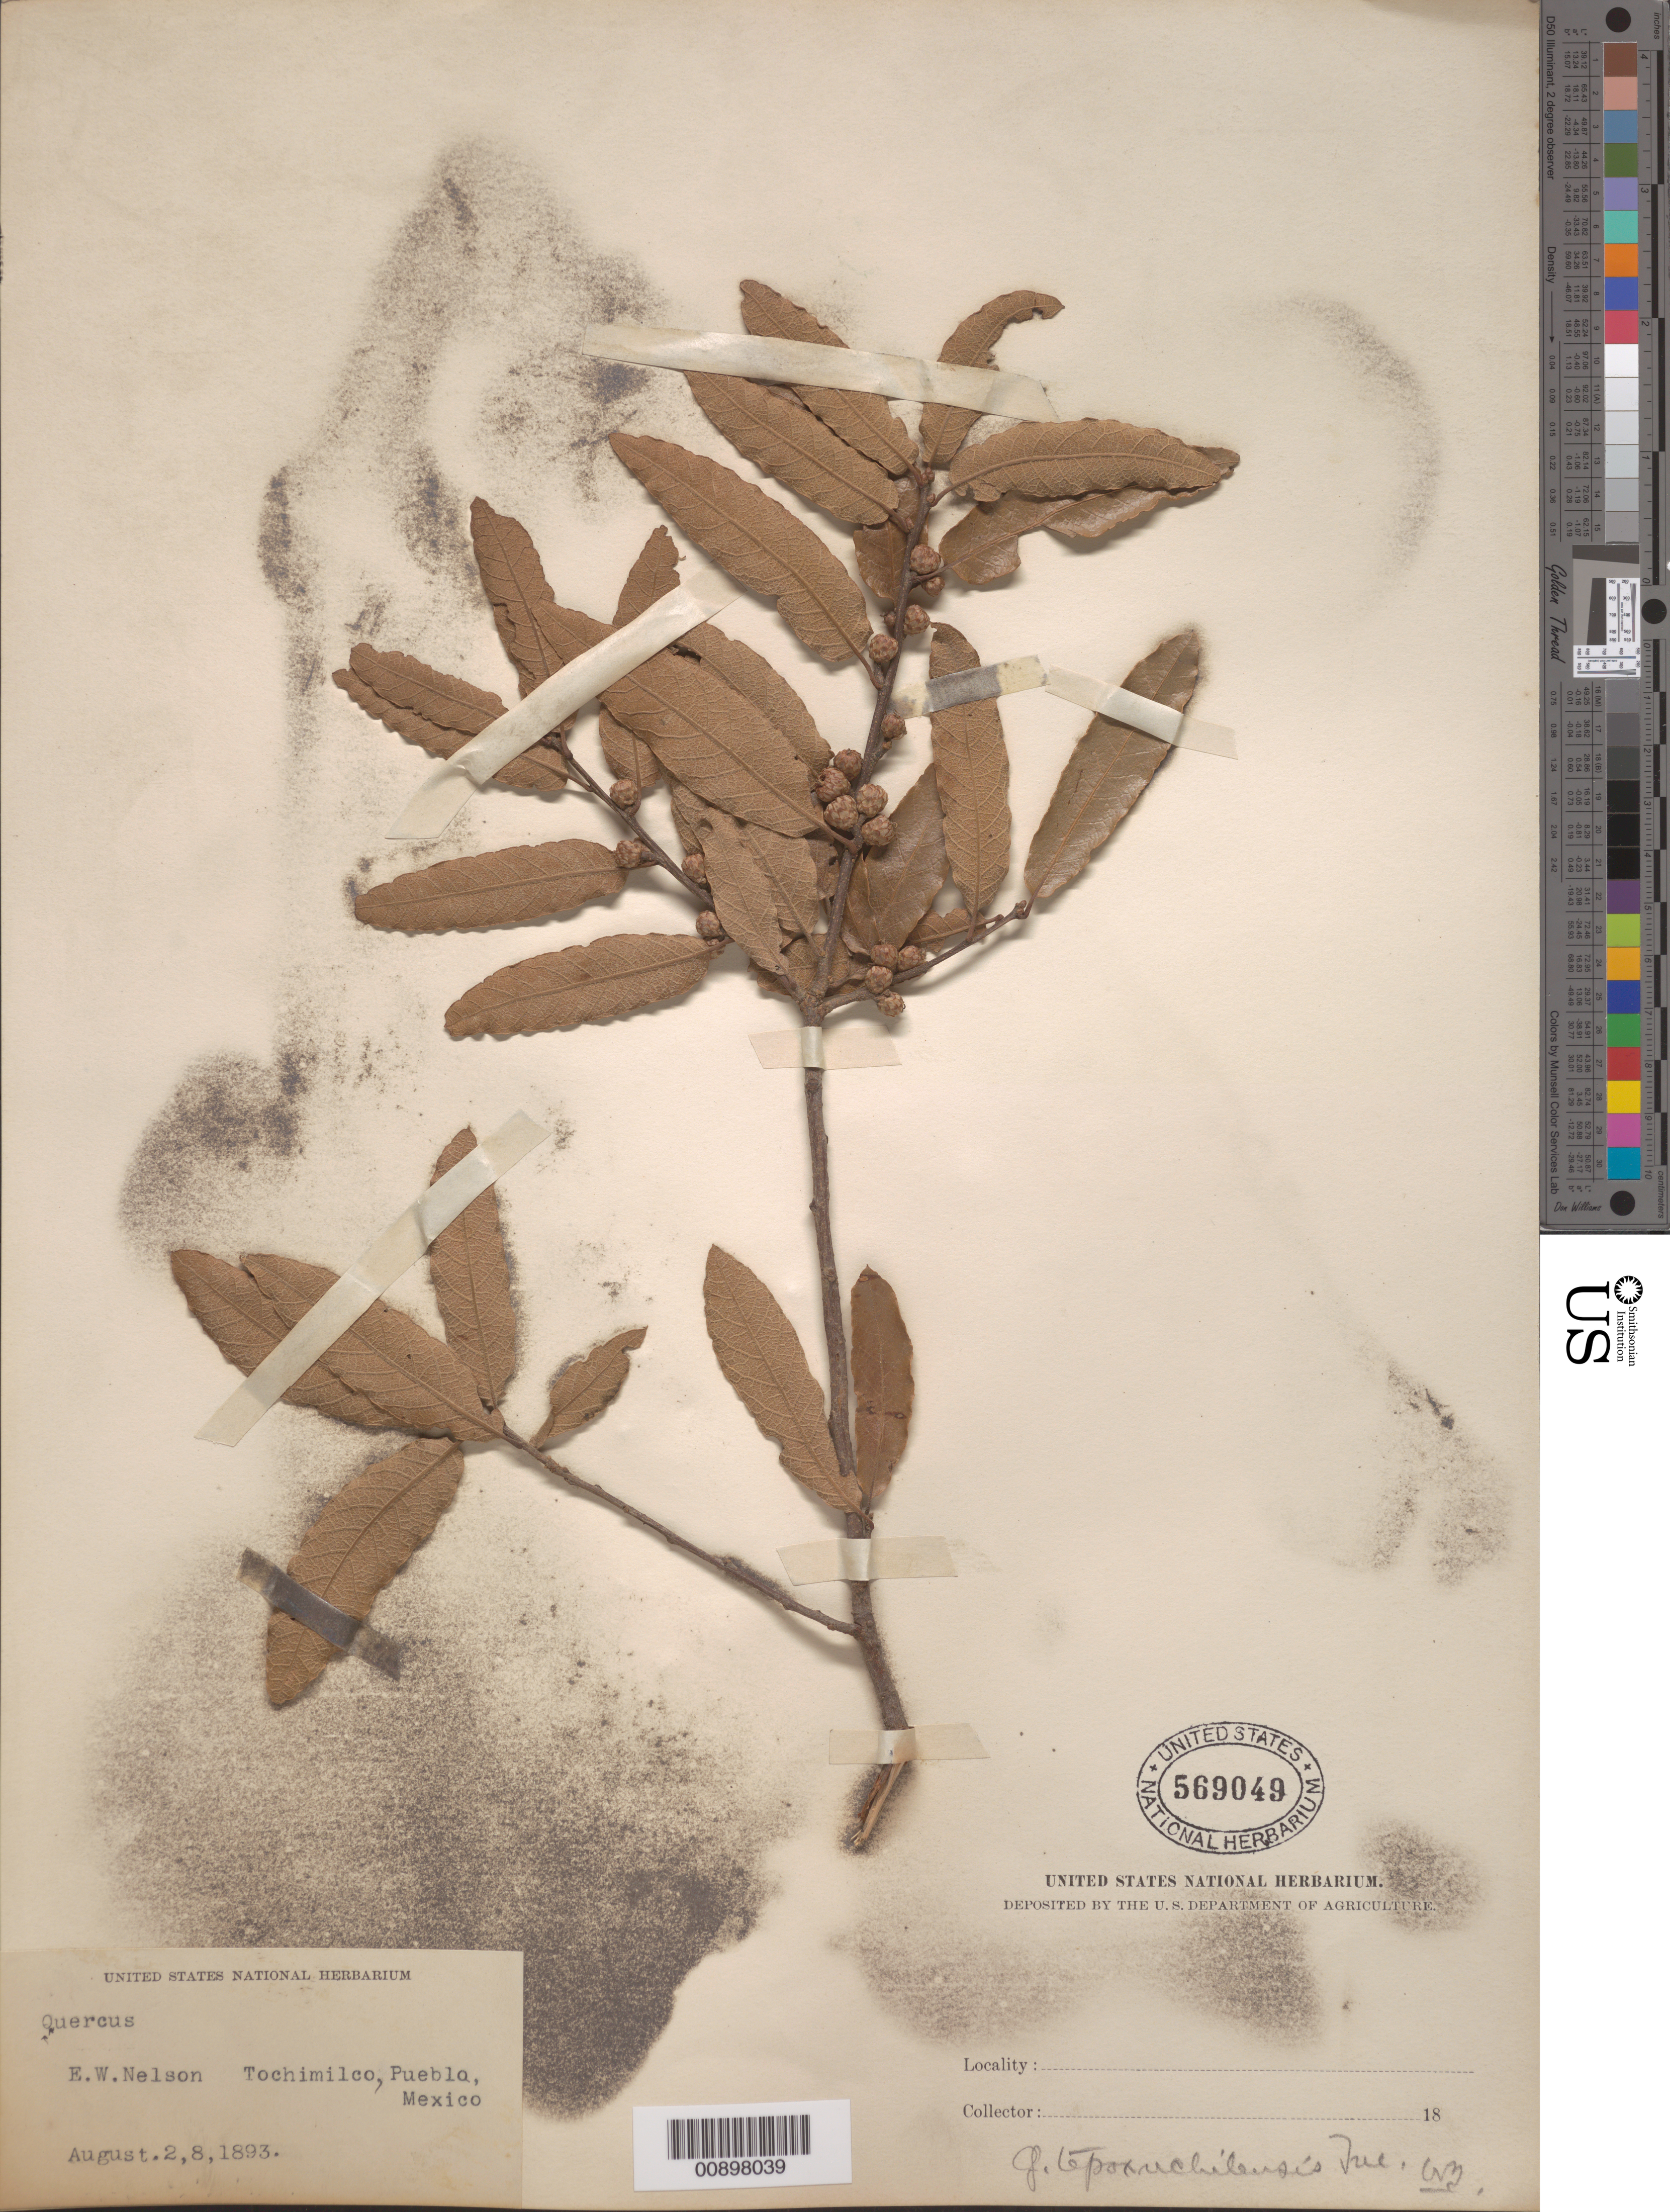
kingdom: Plantae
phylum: Tracheophyta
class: Magnoliopsida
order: Fagales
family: Fagaceae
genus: Quercus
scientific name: Quercus tepoxuchilensis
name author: Trel.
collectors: E. W. Nelson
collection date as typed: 02 Aug 1893 to 08 Aug 1893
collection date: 1893-08-02/1893-08-08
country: Mexico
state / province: Puebla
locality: Tochimilco, Puebla.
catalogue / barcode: US 569049